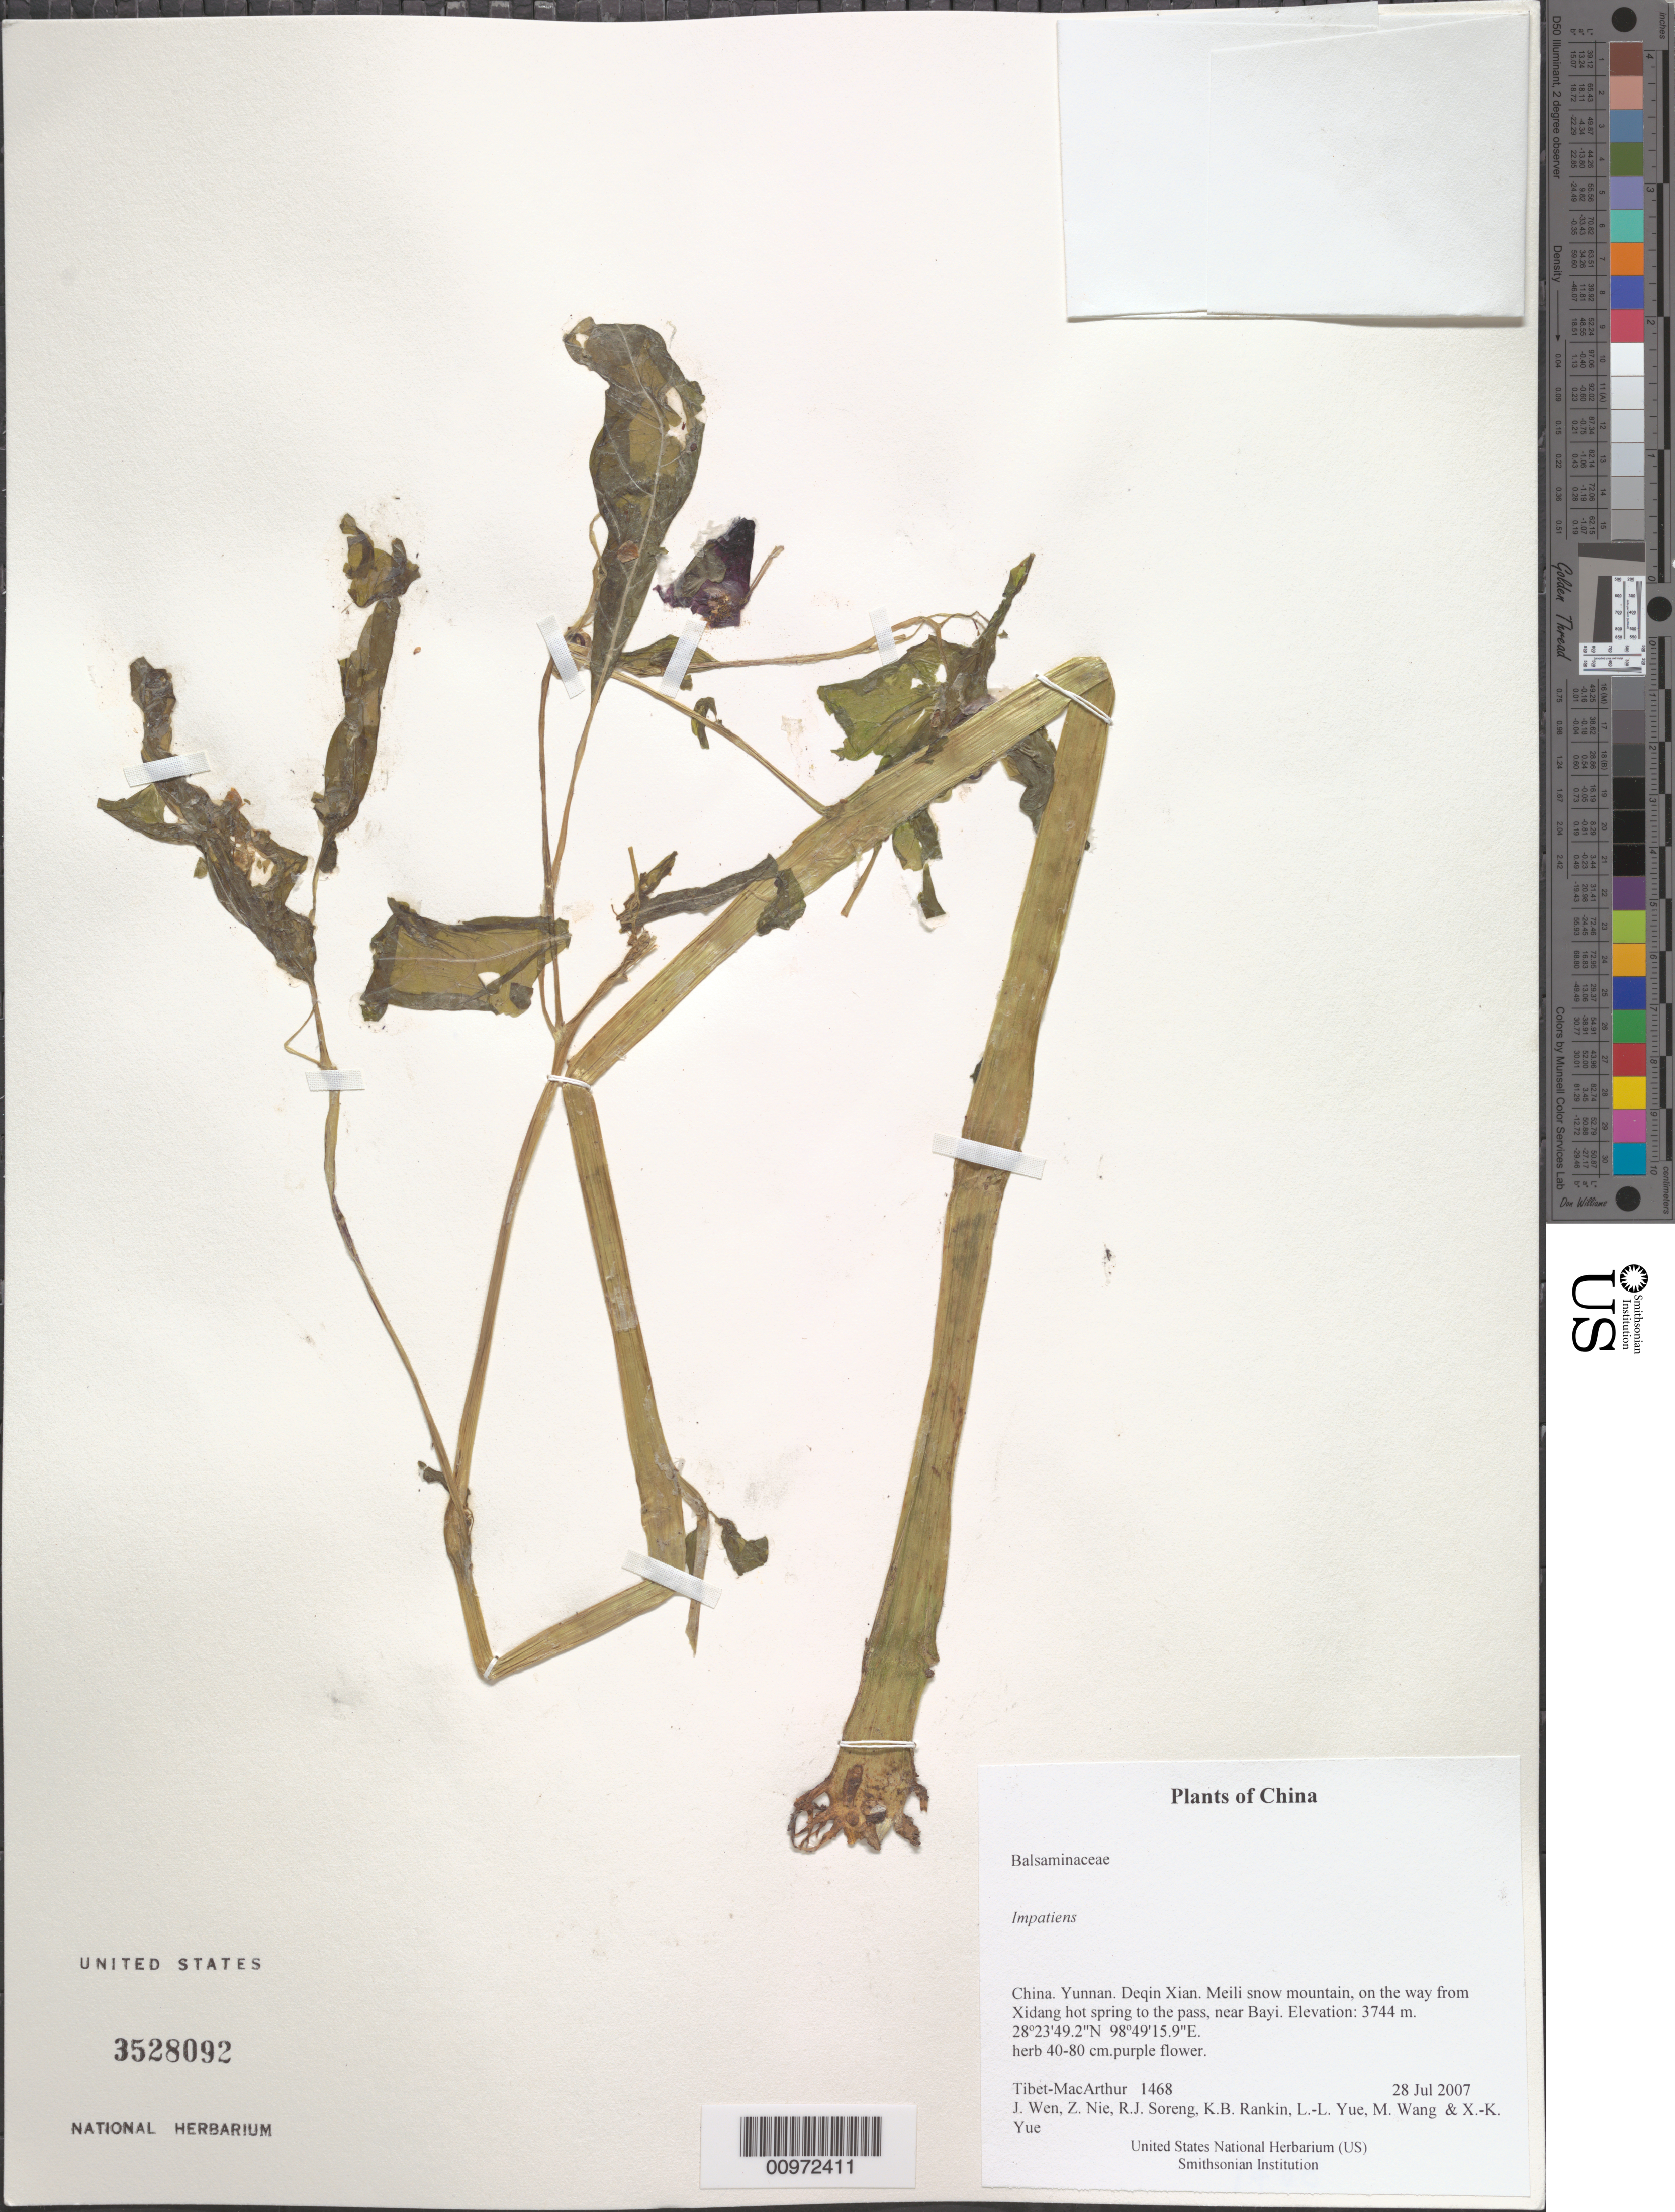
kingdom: Plantae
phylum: Tracheophyta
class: Magnoliopsida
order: Ericales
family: Balsaminaceae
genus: Impatiens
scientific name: Impatiens sp.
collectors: Tibet-MacArthur, J. Wen, Z. Nie, R. J. Soreng, K. Rankin, L. Yue, M. Wang & X. Yue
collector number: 1468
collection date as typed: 28 Jul 2007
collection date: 2007-07-28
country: China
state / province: Yunnan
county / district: Deqin Xian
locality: Meili snow mountain, on the way from Xidang hot spring to the pass, near Bayi.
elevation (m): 3744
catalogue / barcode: US 3528092